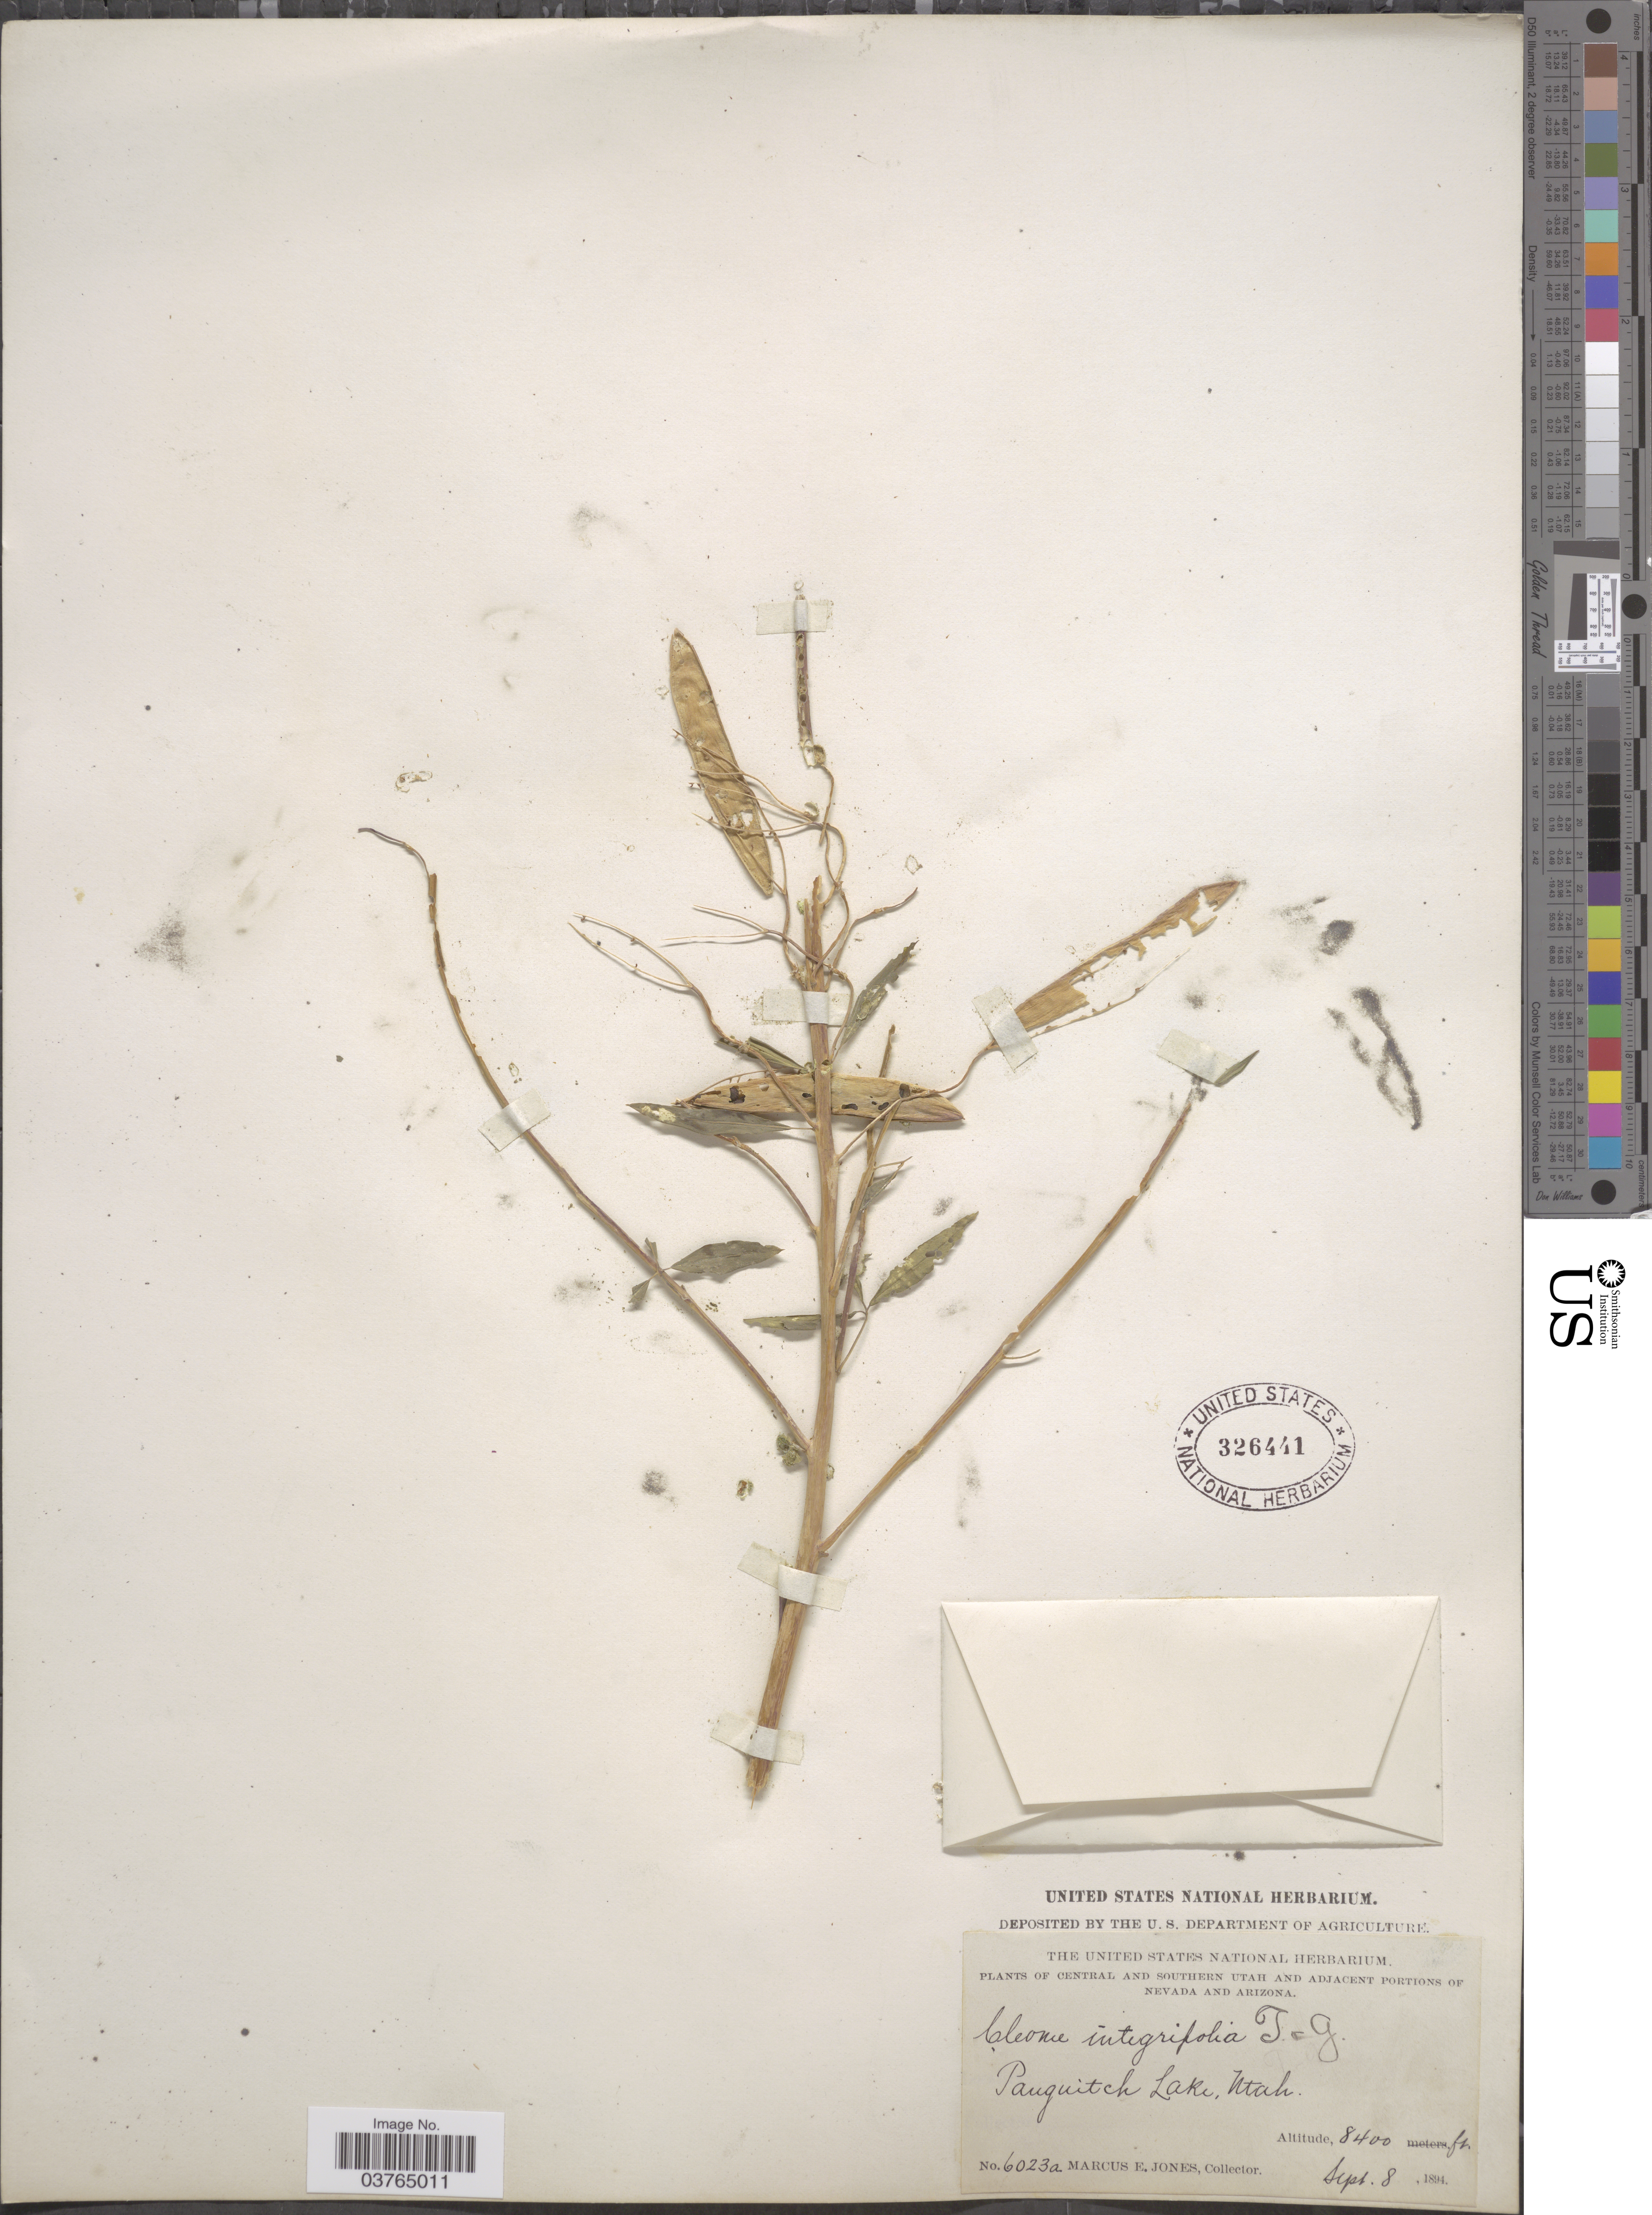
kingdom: Plantae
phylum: Tracheophyta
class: Magnoliopsida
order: Brassicales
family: Cleomaceae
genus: Cleomella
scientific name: Cleomella serrulata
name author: (Pursh) Roalson & J.C. Hall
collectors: M. E. Jones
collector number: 6023a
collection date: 1894-09-08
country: United States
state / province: Utah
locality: Central and Southern Utah. Panguitch Lake.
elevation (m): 2560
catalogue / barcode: US 326441